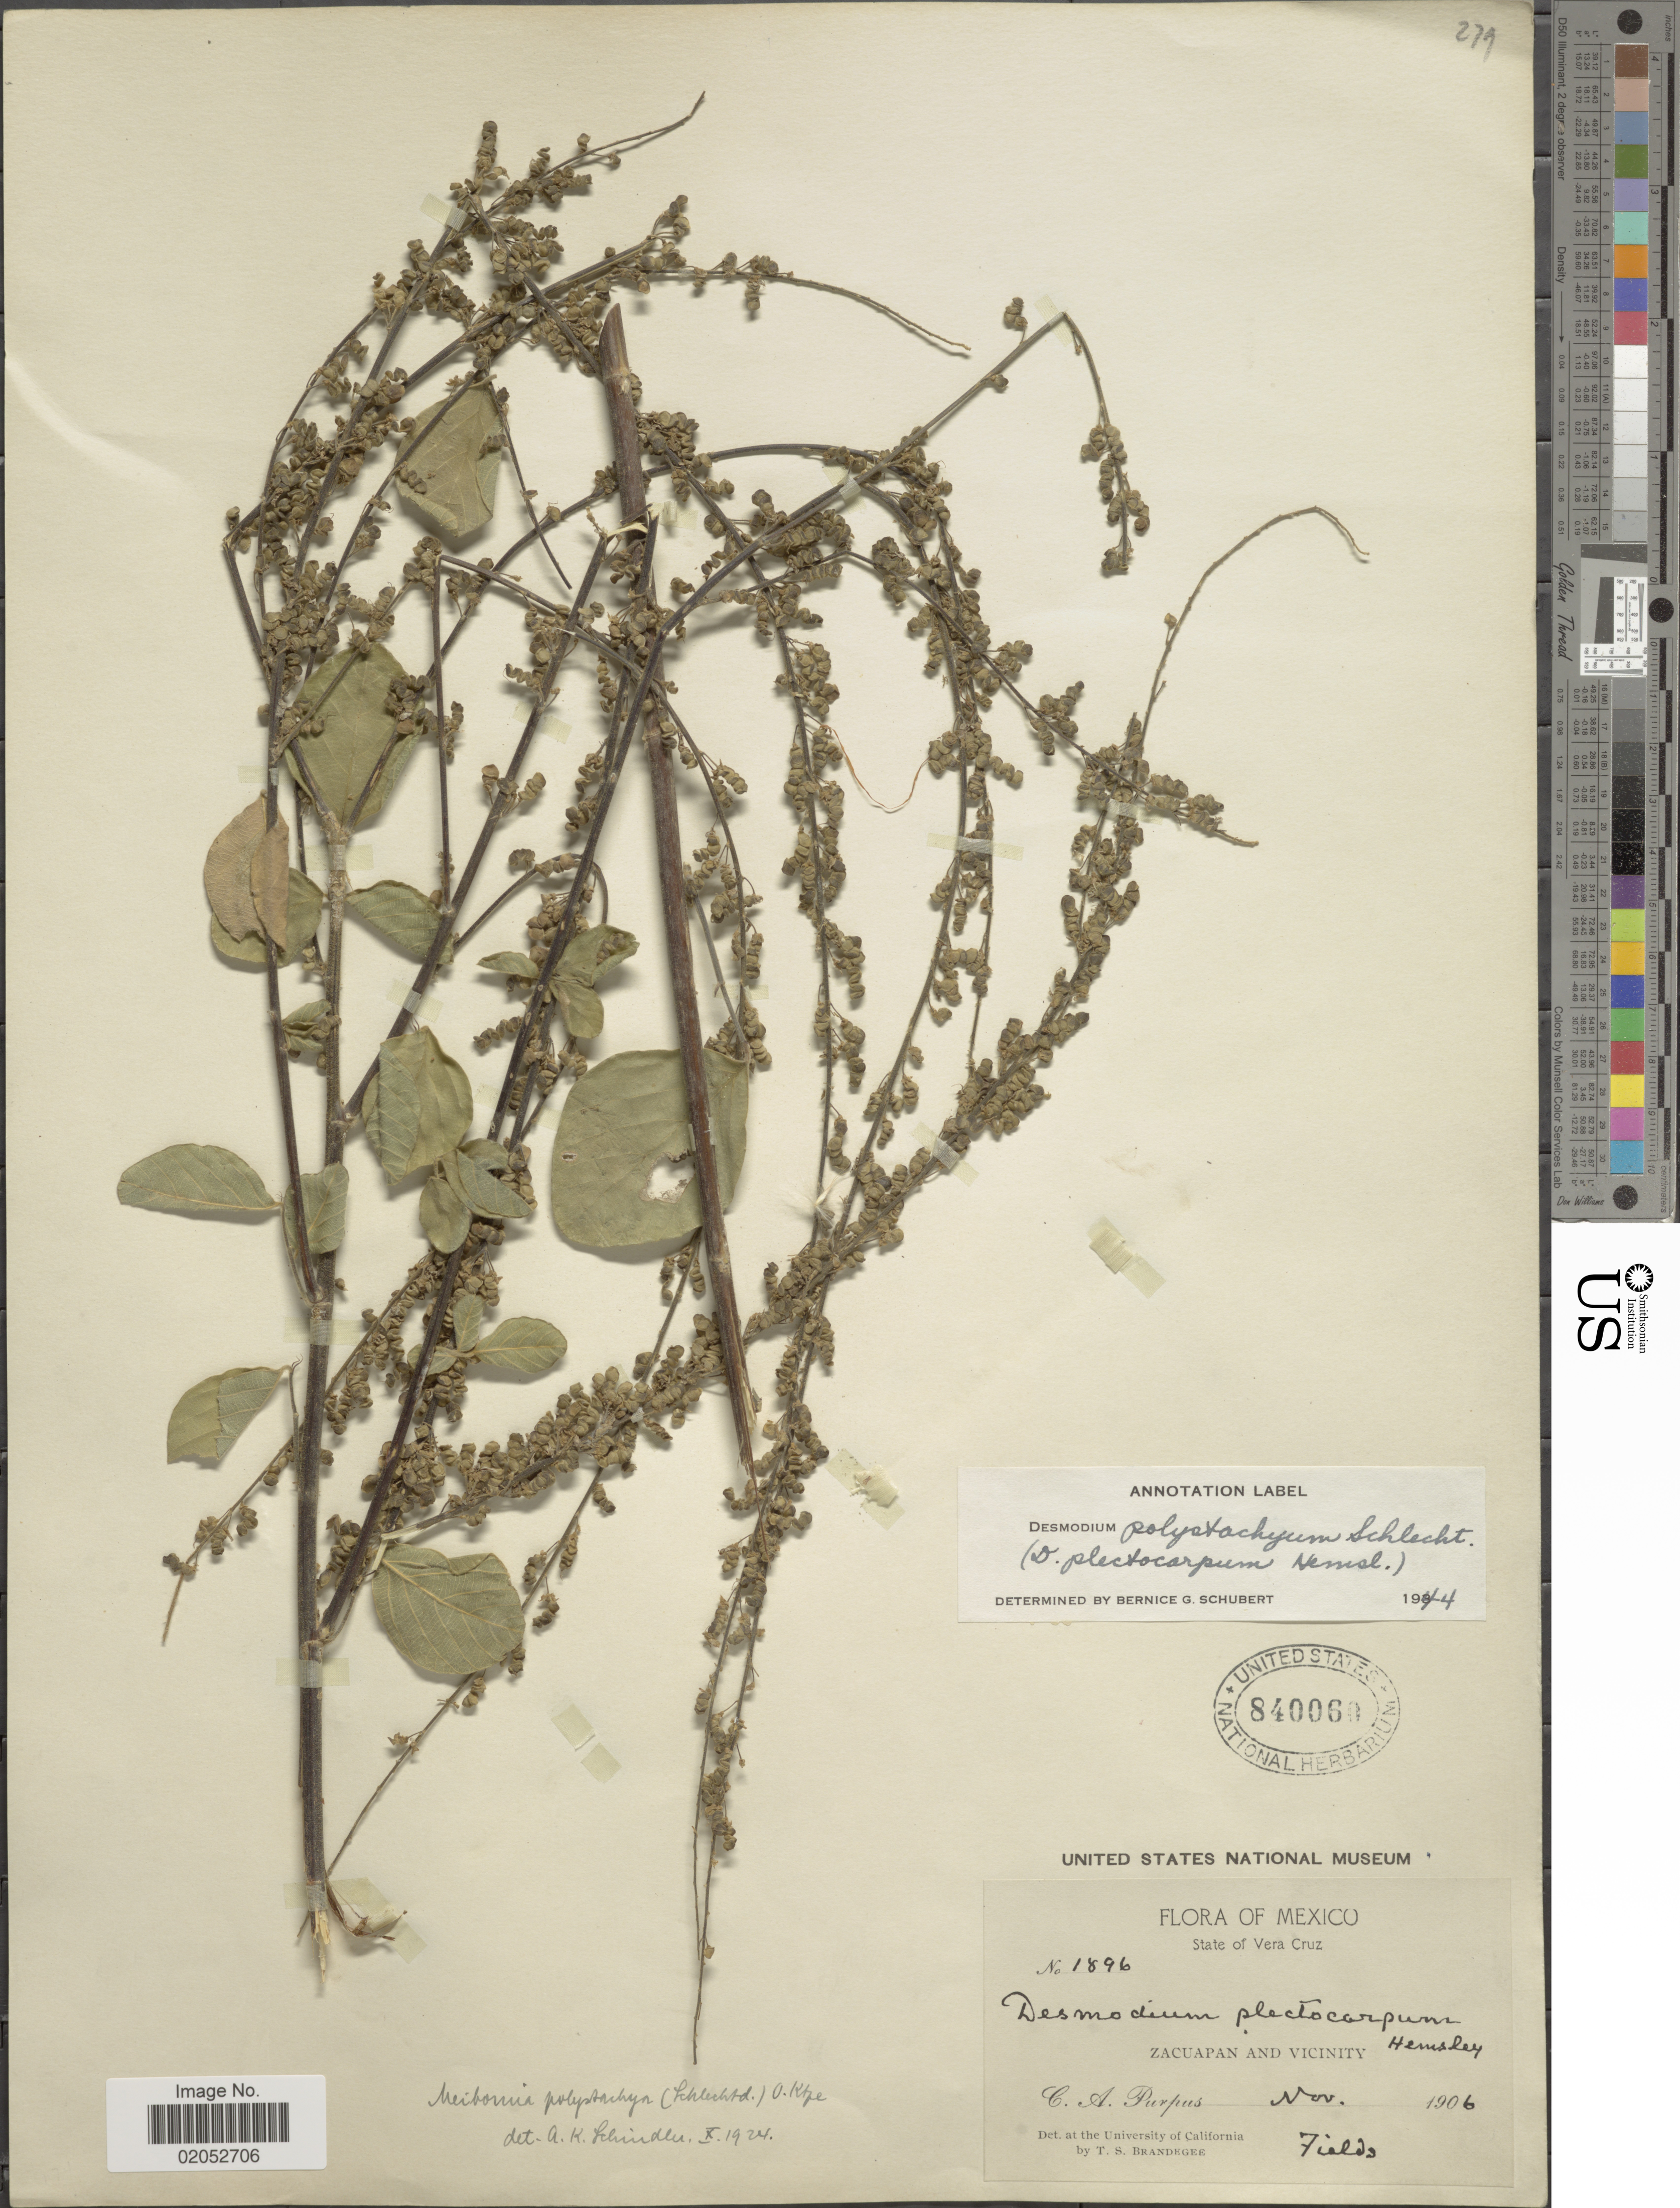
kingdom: Plantae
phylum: Tracheophyta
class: Magnoliopsida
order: Fabales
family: Fabaceae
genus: Desmodium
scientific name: Desmodium polystachyum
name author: Schltdl.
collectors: C. A. Purpus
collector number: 1896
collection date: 1906-11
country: Mexico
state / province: Veracruz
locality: State of Vera Cruz, Zacuapan and Vicinity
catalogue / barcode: US 840060